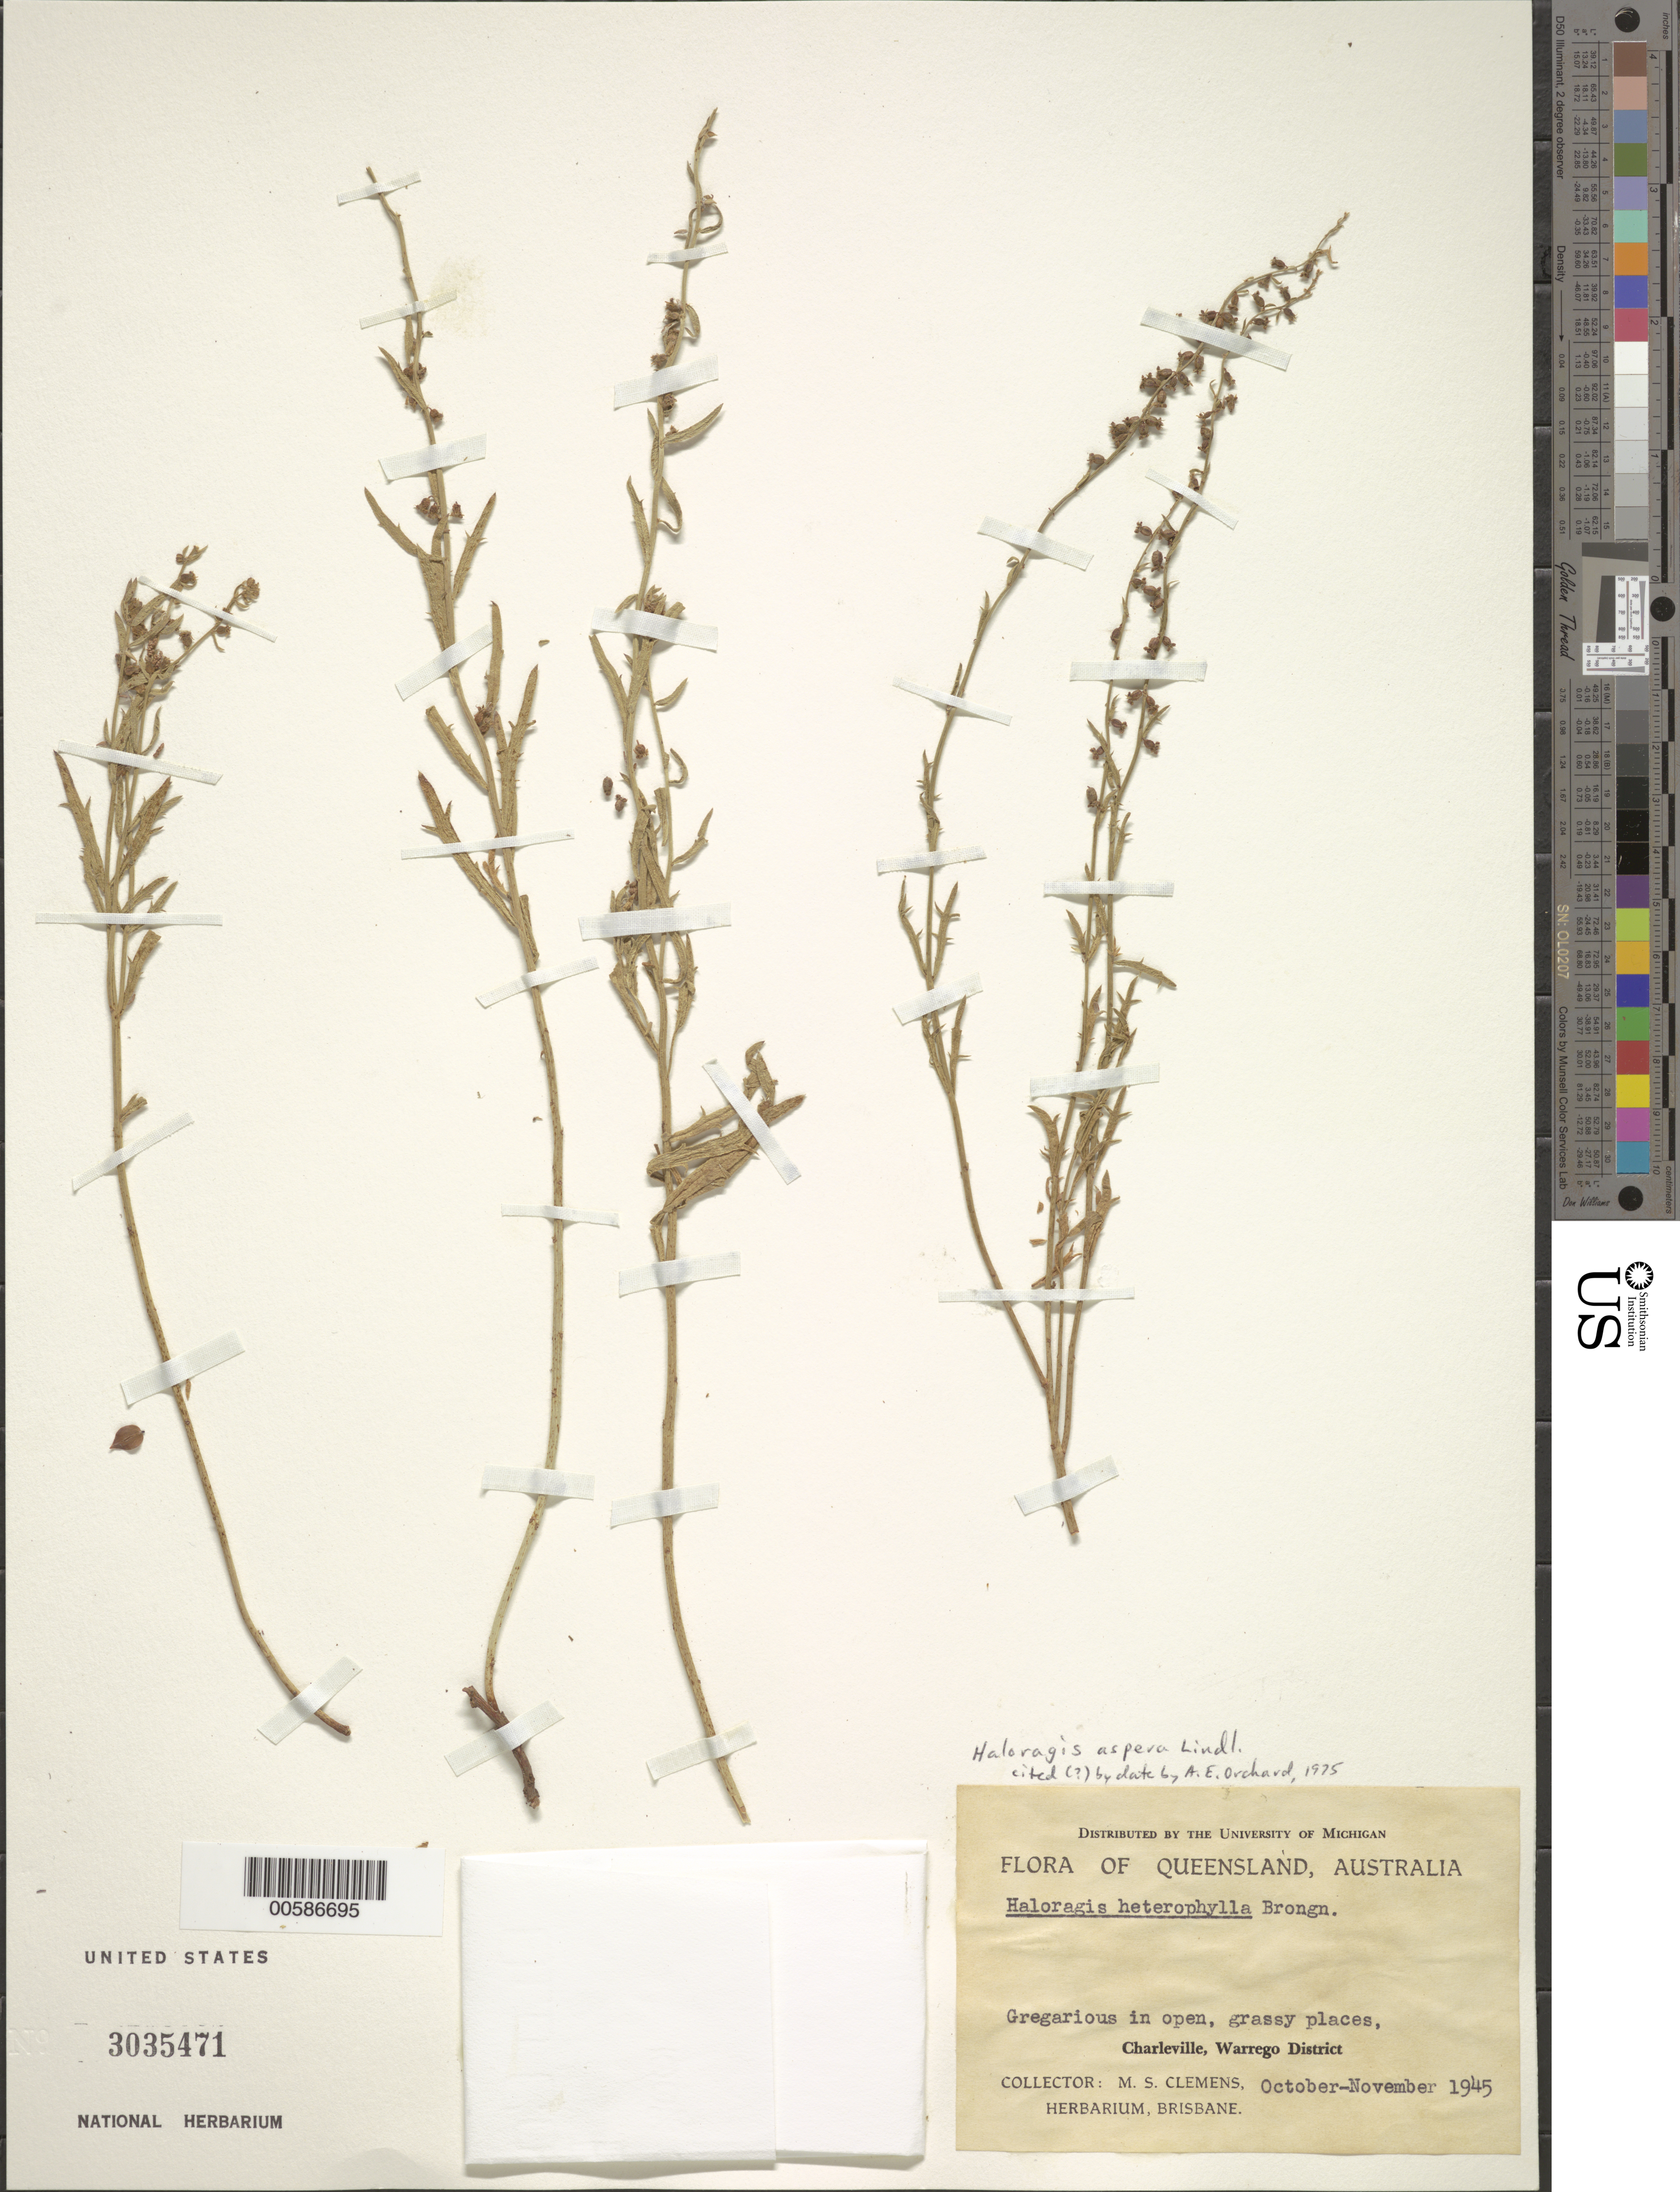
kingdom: Plantae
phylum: Tracheophyta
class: Magnoliopsida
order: Saxifragales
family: Haloragaceae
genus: Haloragis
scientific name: Haloragis aspera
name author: Lindl.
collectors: M. S. Clemens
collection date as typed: Oct 1945 to -- Nov 1945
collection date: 1945-10/1945-11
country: Australia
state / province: Queensland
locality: Warrego (District?), Charlesville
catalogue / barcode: US 3035471